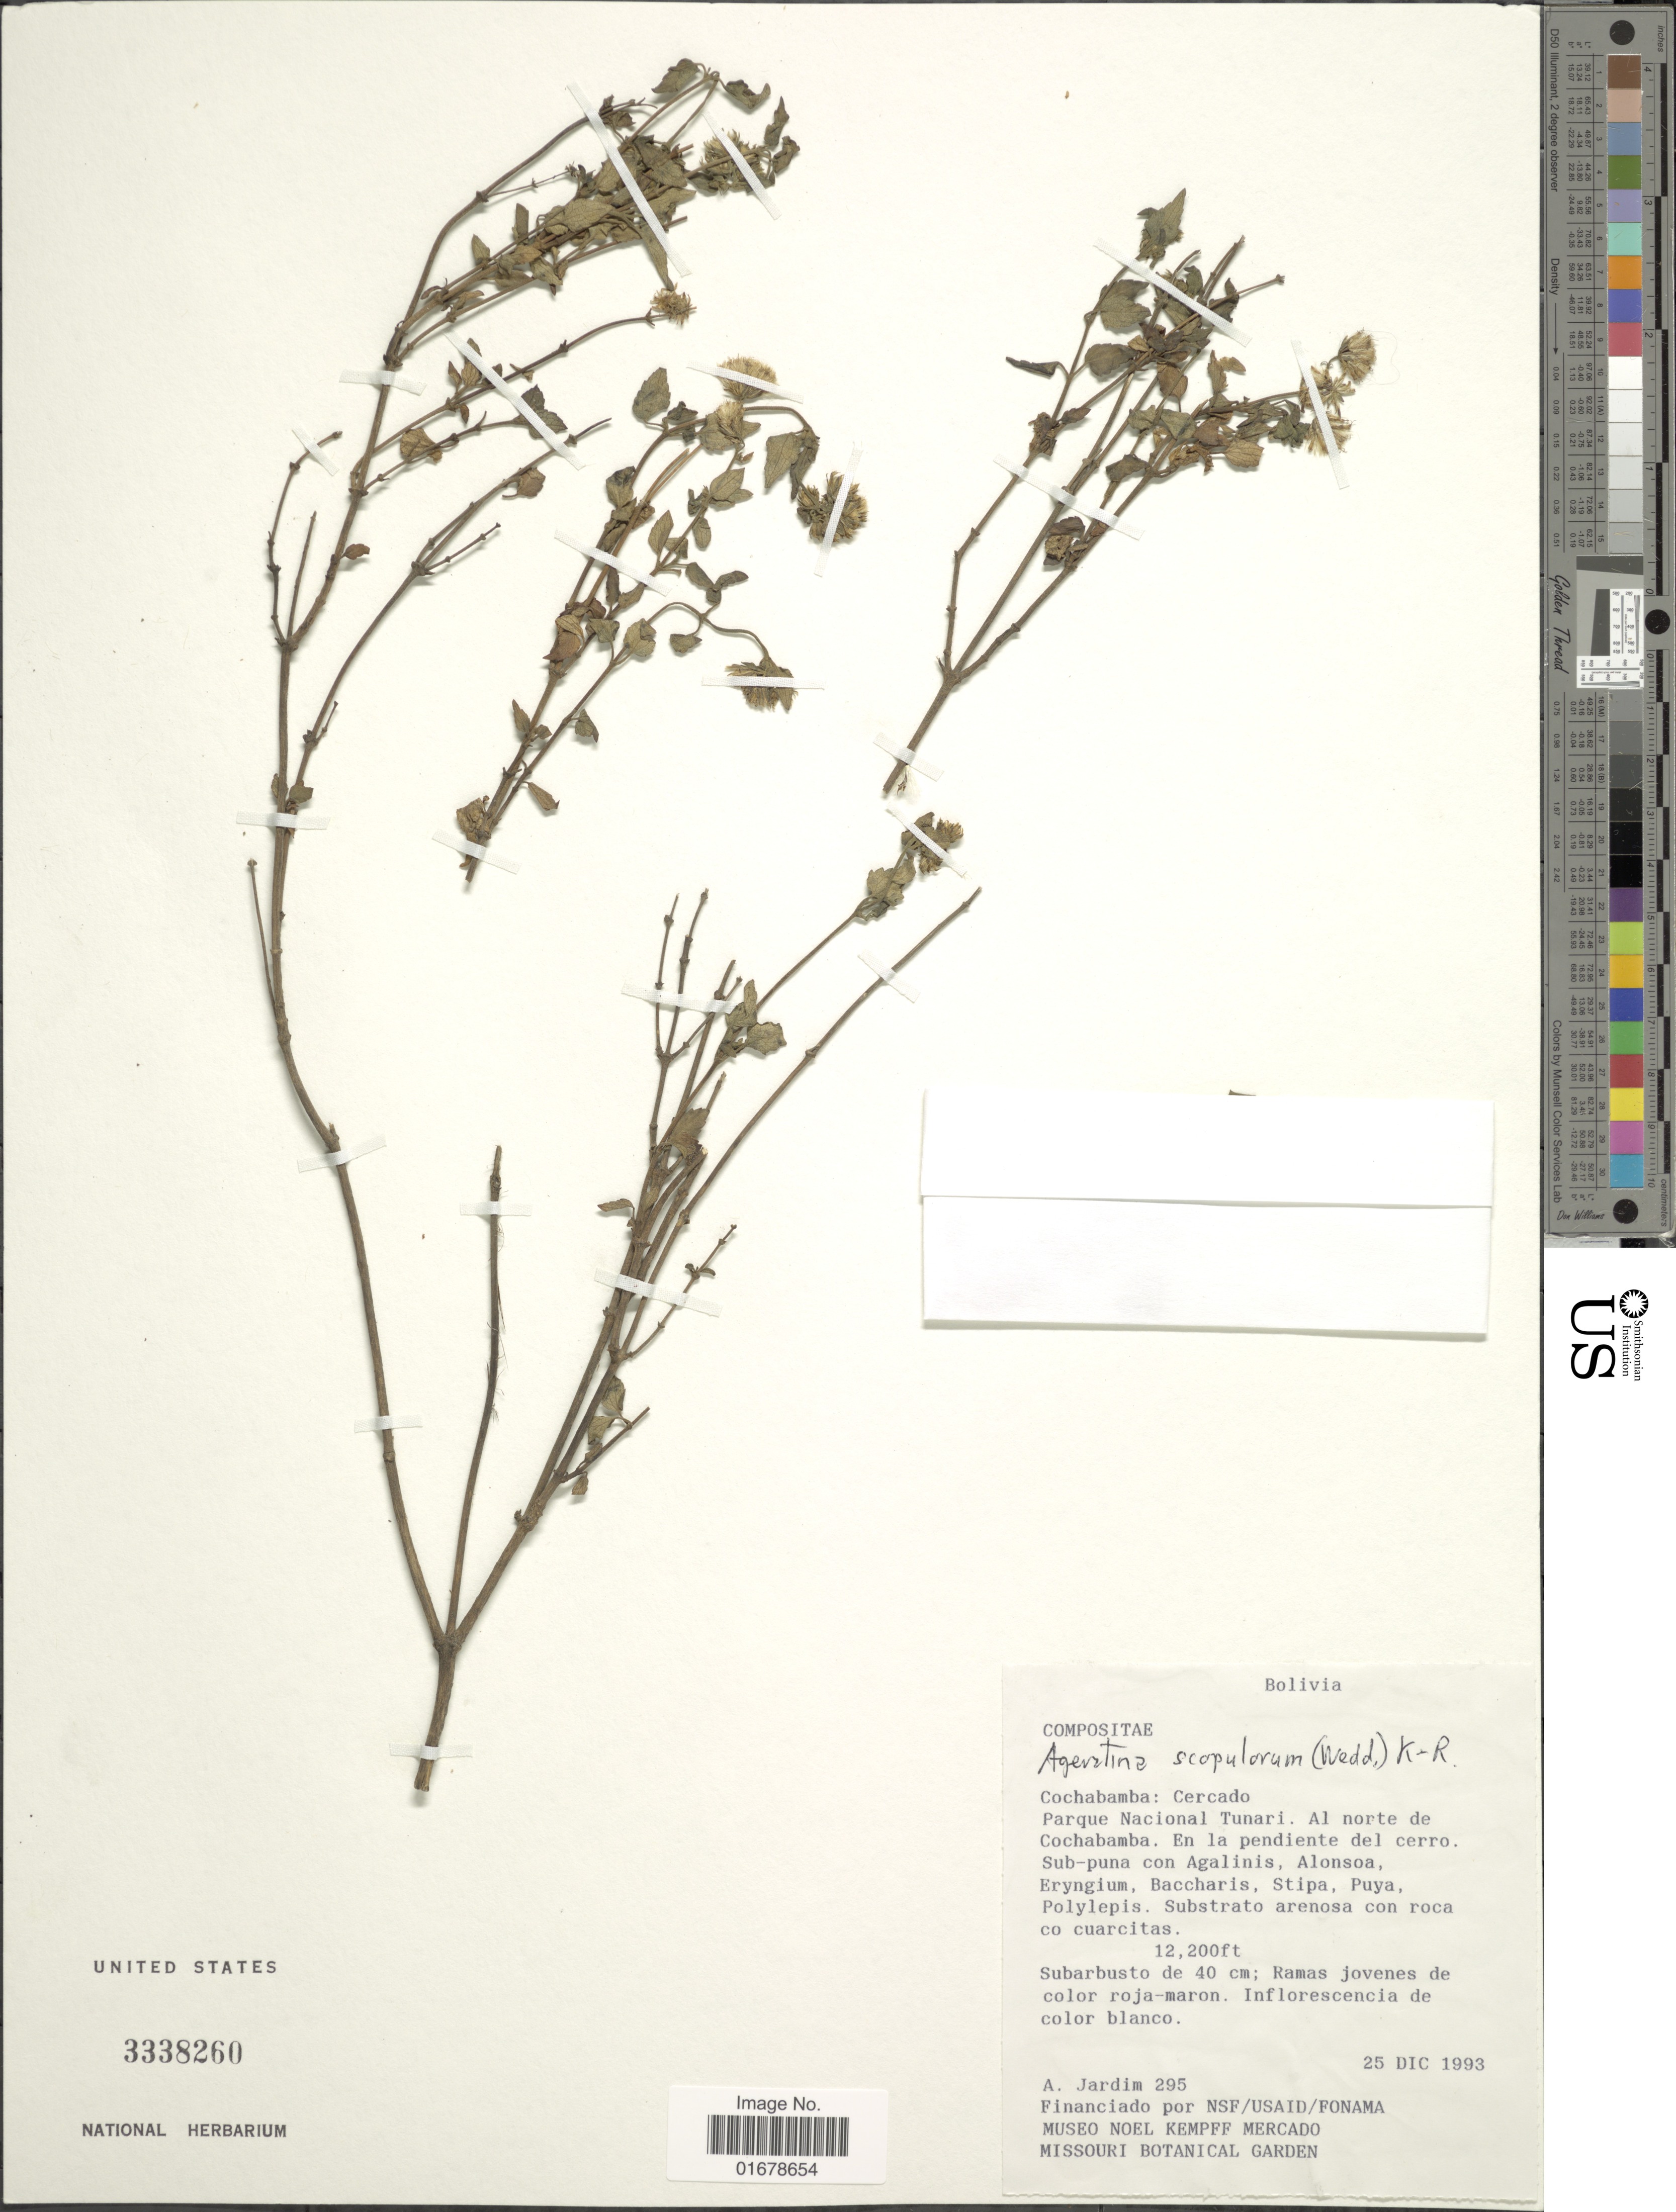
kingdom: Plantae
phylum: Tracheophyta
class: Magnoliopsida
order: Asterales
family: Asteraceae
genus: Ageratina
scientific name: Ageratina scopulorum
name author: (Wedd.) R.M. King & H. Rob.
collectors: A. Jardim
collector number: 295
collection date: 1993-12-25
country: Bolivia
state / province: Cochabamba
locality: Cochabamba: Cercado, Parque Nacional Tuknari, Al norte de Cochabamba, En la pendiente del cerro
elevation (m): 3719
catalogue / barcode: US 3338260